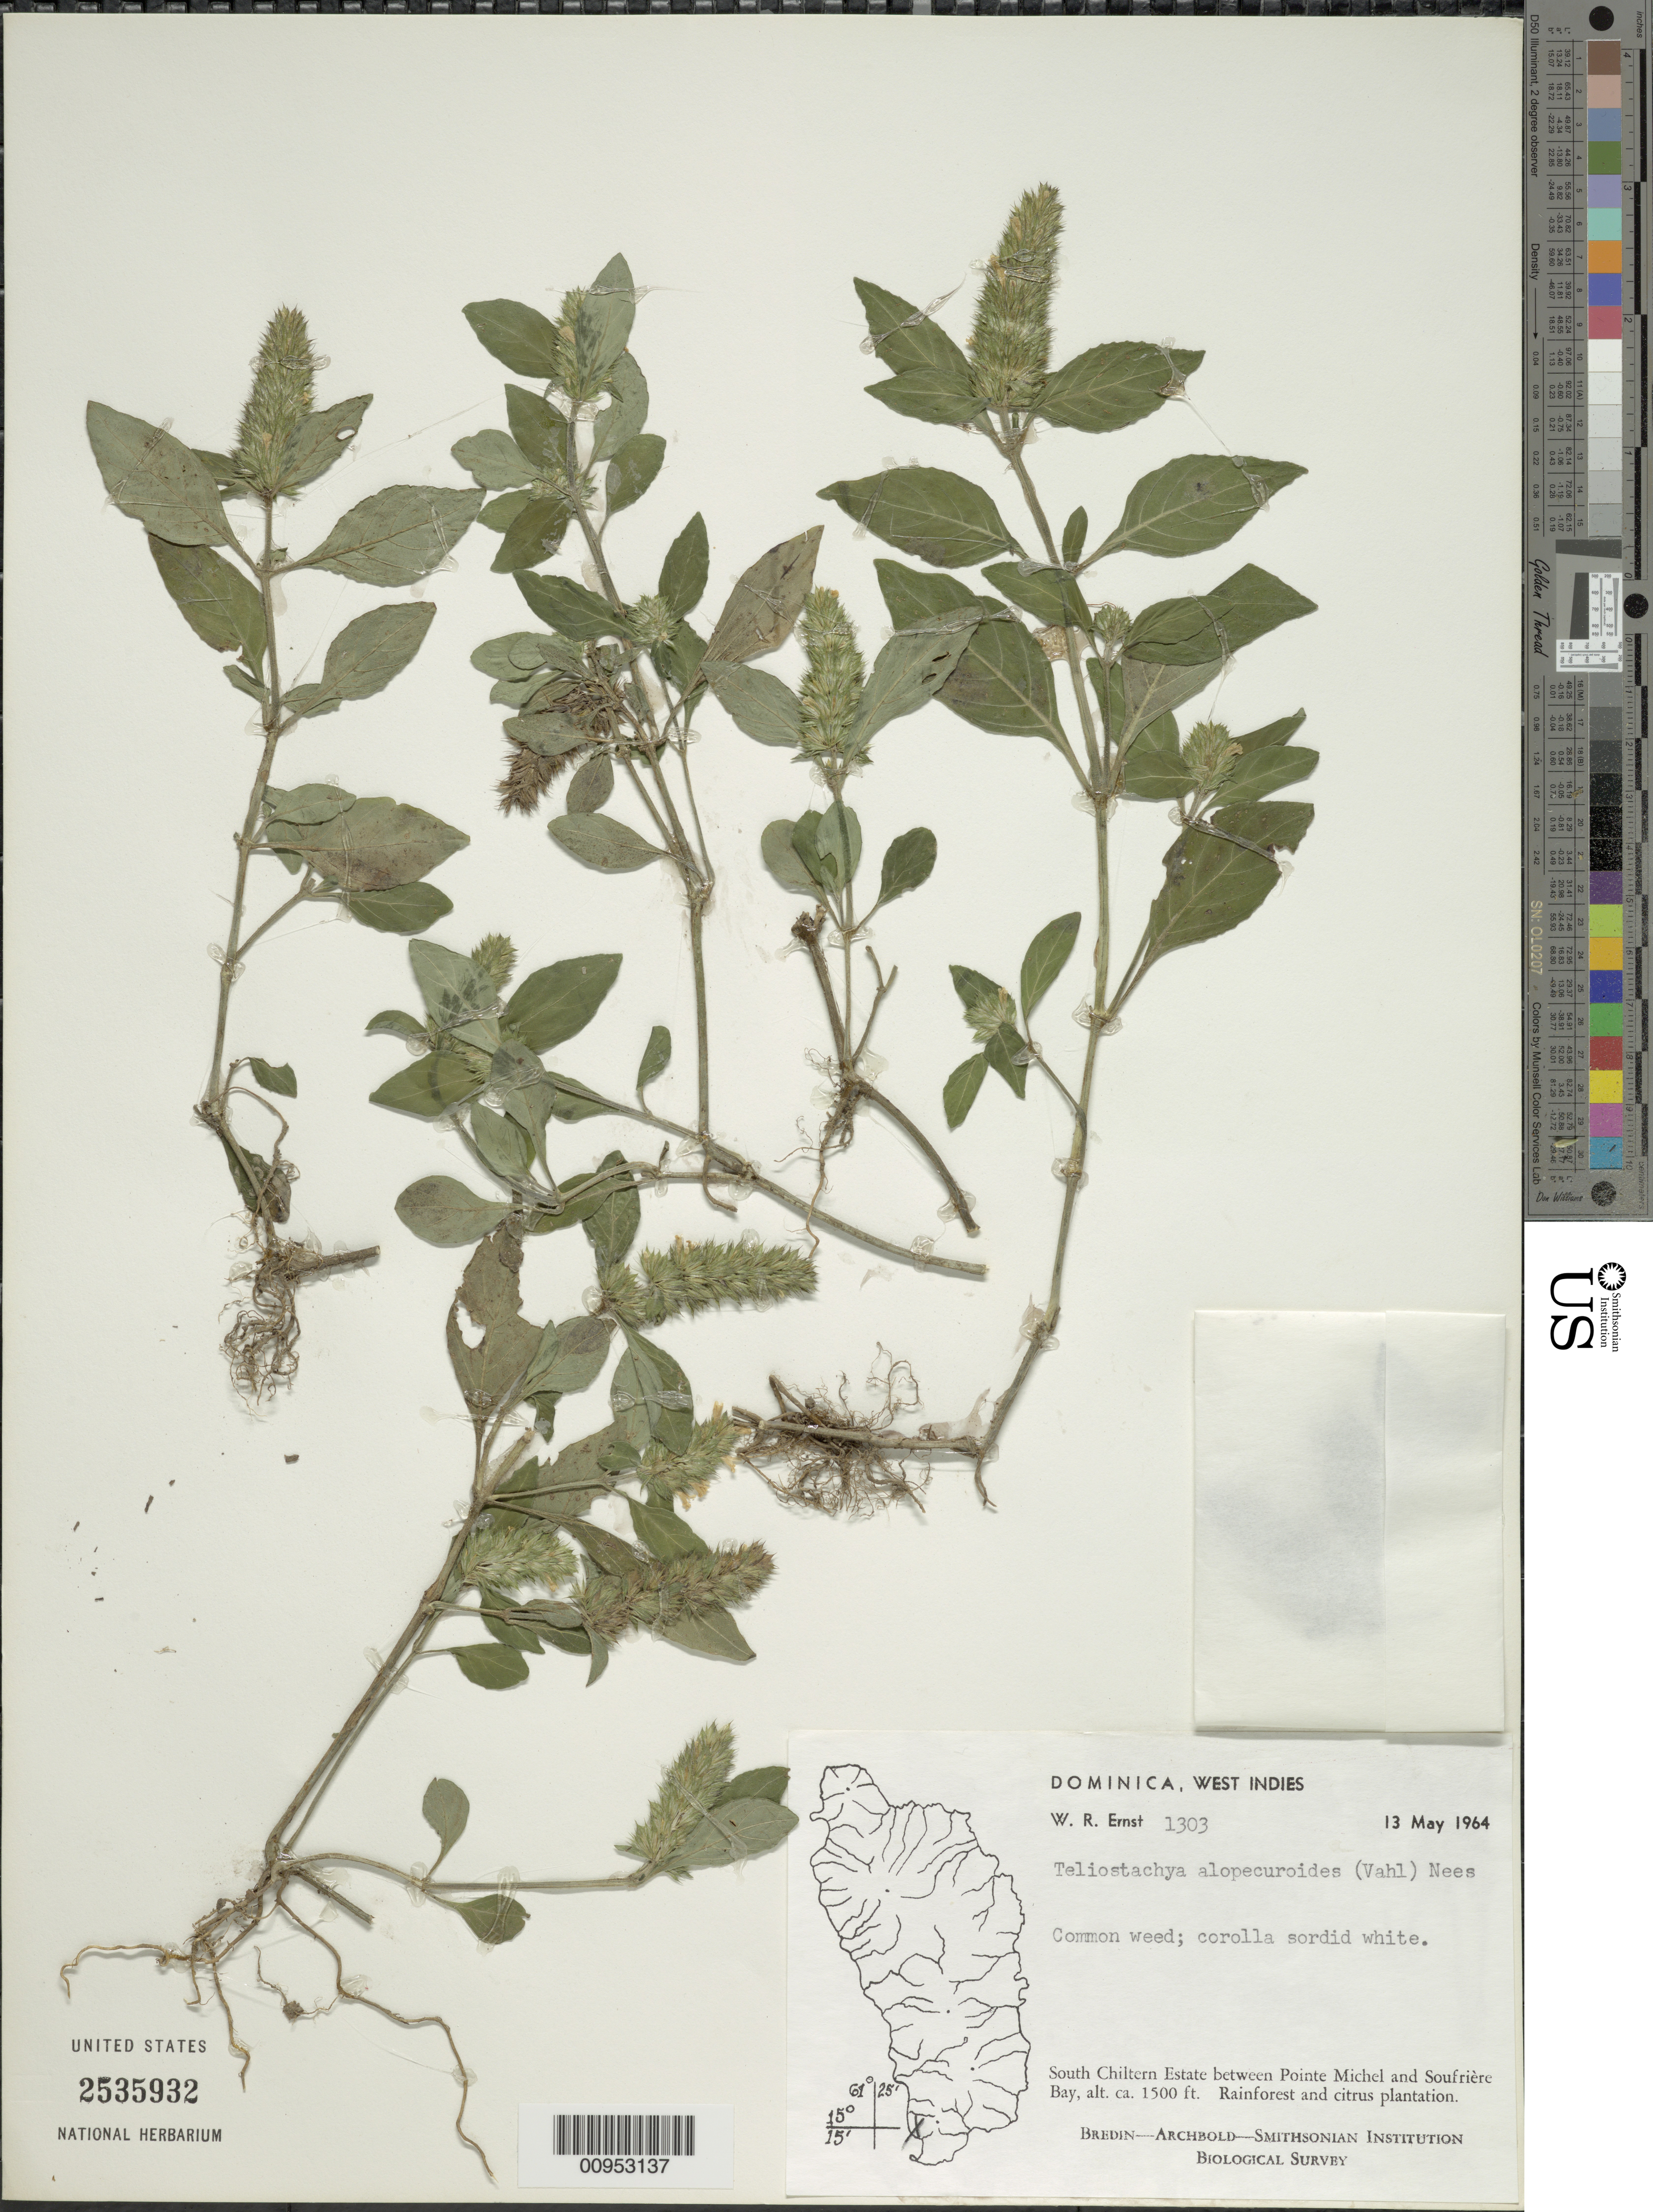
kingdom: Plantae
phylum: Tracheophyta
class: Magnoliopsida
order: Lamiales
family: Acanthaceae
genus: Teliostachya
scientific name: Teliostachya alopecuroidea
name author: (Vahl) Nees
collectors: W. R. Ernst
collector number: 1303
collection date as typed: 13 May 1964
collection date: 1964-05-13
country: Dominica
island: Dominica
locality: South Chiltern Estate between Pointe Michel and Soufrière Bay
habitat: Rainforest and citrus plantation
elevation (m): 457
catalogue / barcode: US 2535932